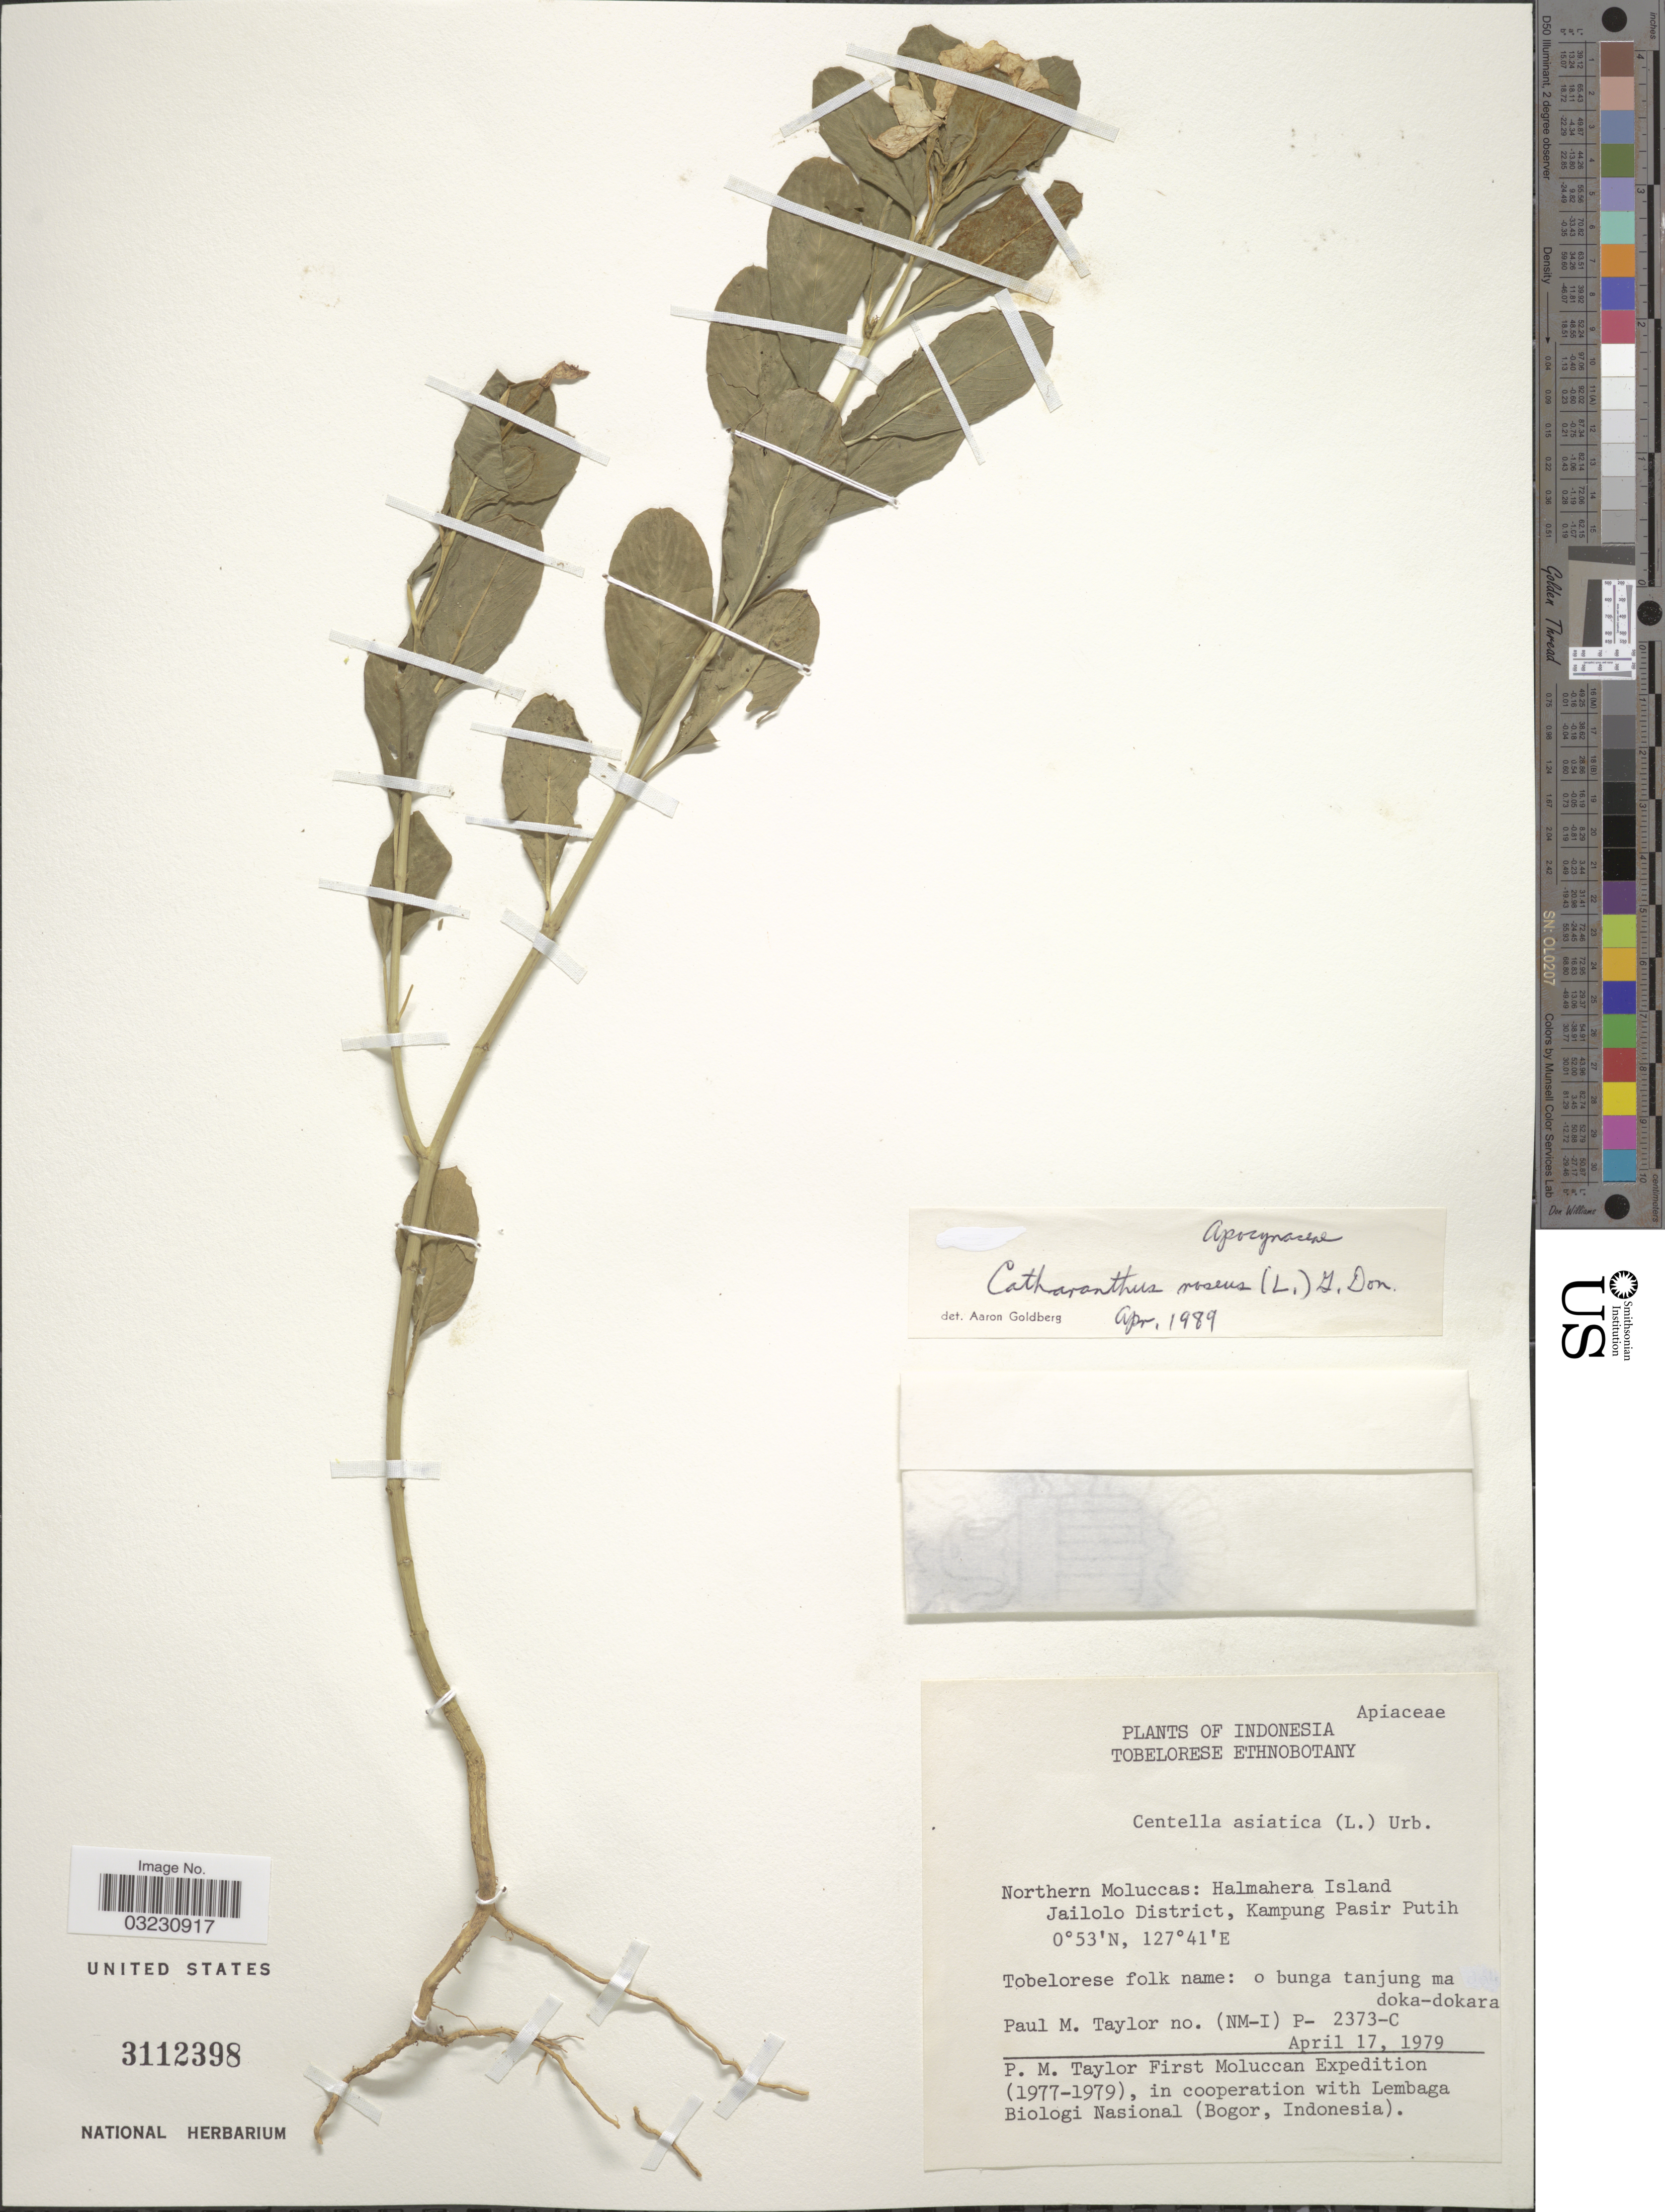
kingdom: Plantae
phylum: Tracheophyta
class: Magnoliopsida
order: Gentianales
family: Apocynaceae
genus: Catharanthus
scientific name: Catharanthus roseus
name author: (L.) G. Don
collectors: P. M. Taylor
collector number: (NM-I) P-2373-C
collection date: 1979-04-17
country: Indonesia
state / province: Maluku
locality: Northern Moluccas: Halmahera Island Jailolo District, Kampung Pasir Putih.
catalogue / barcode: US 3112398